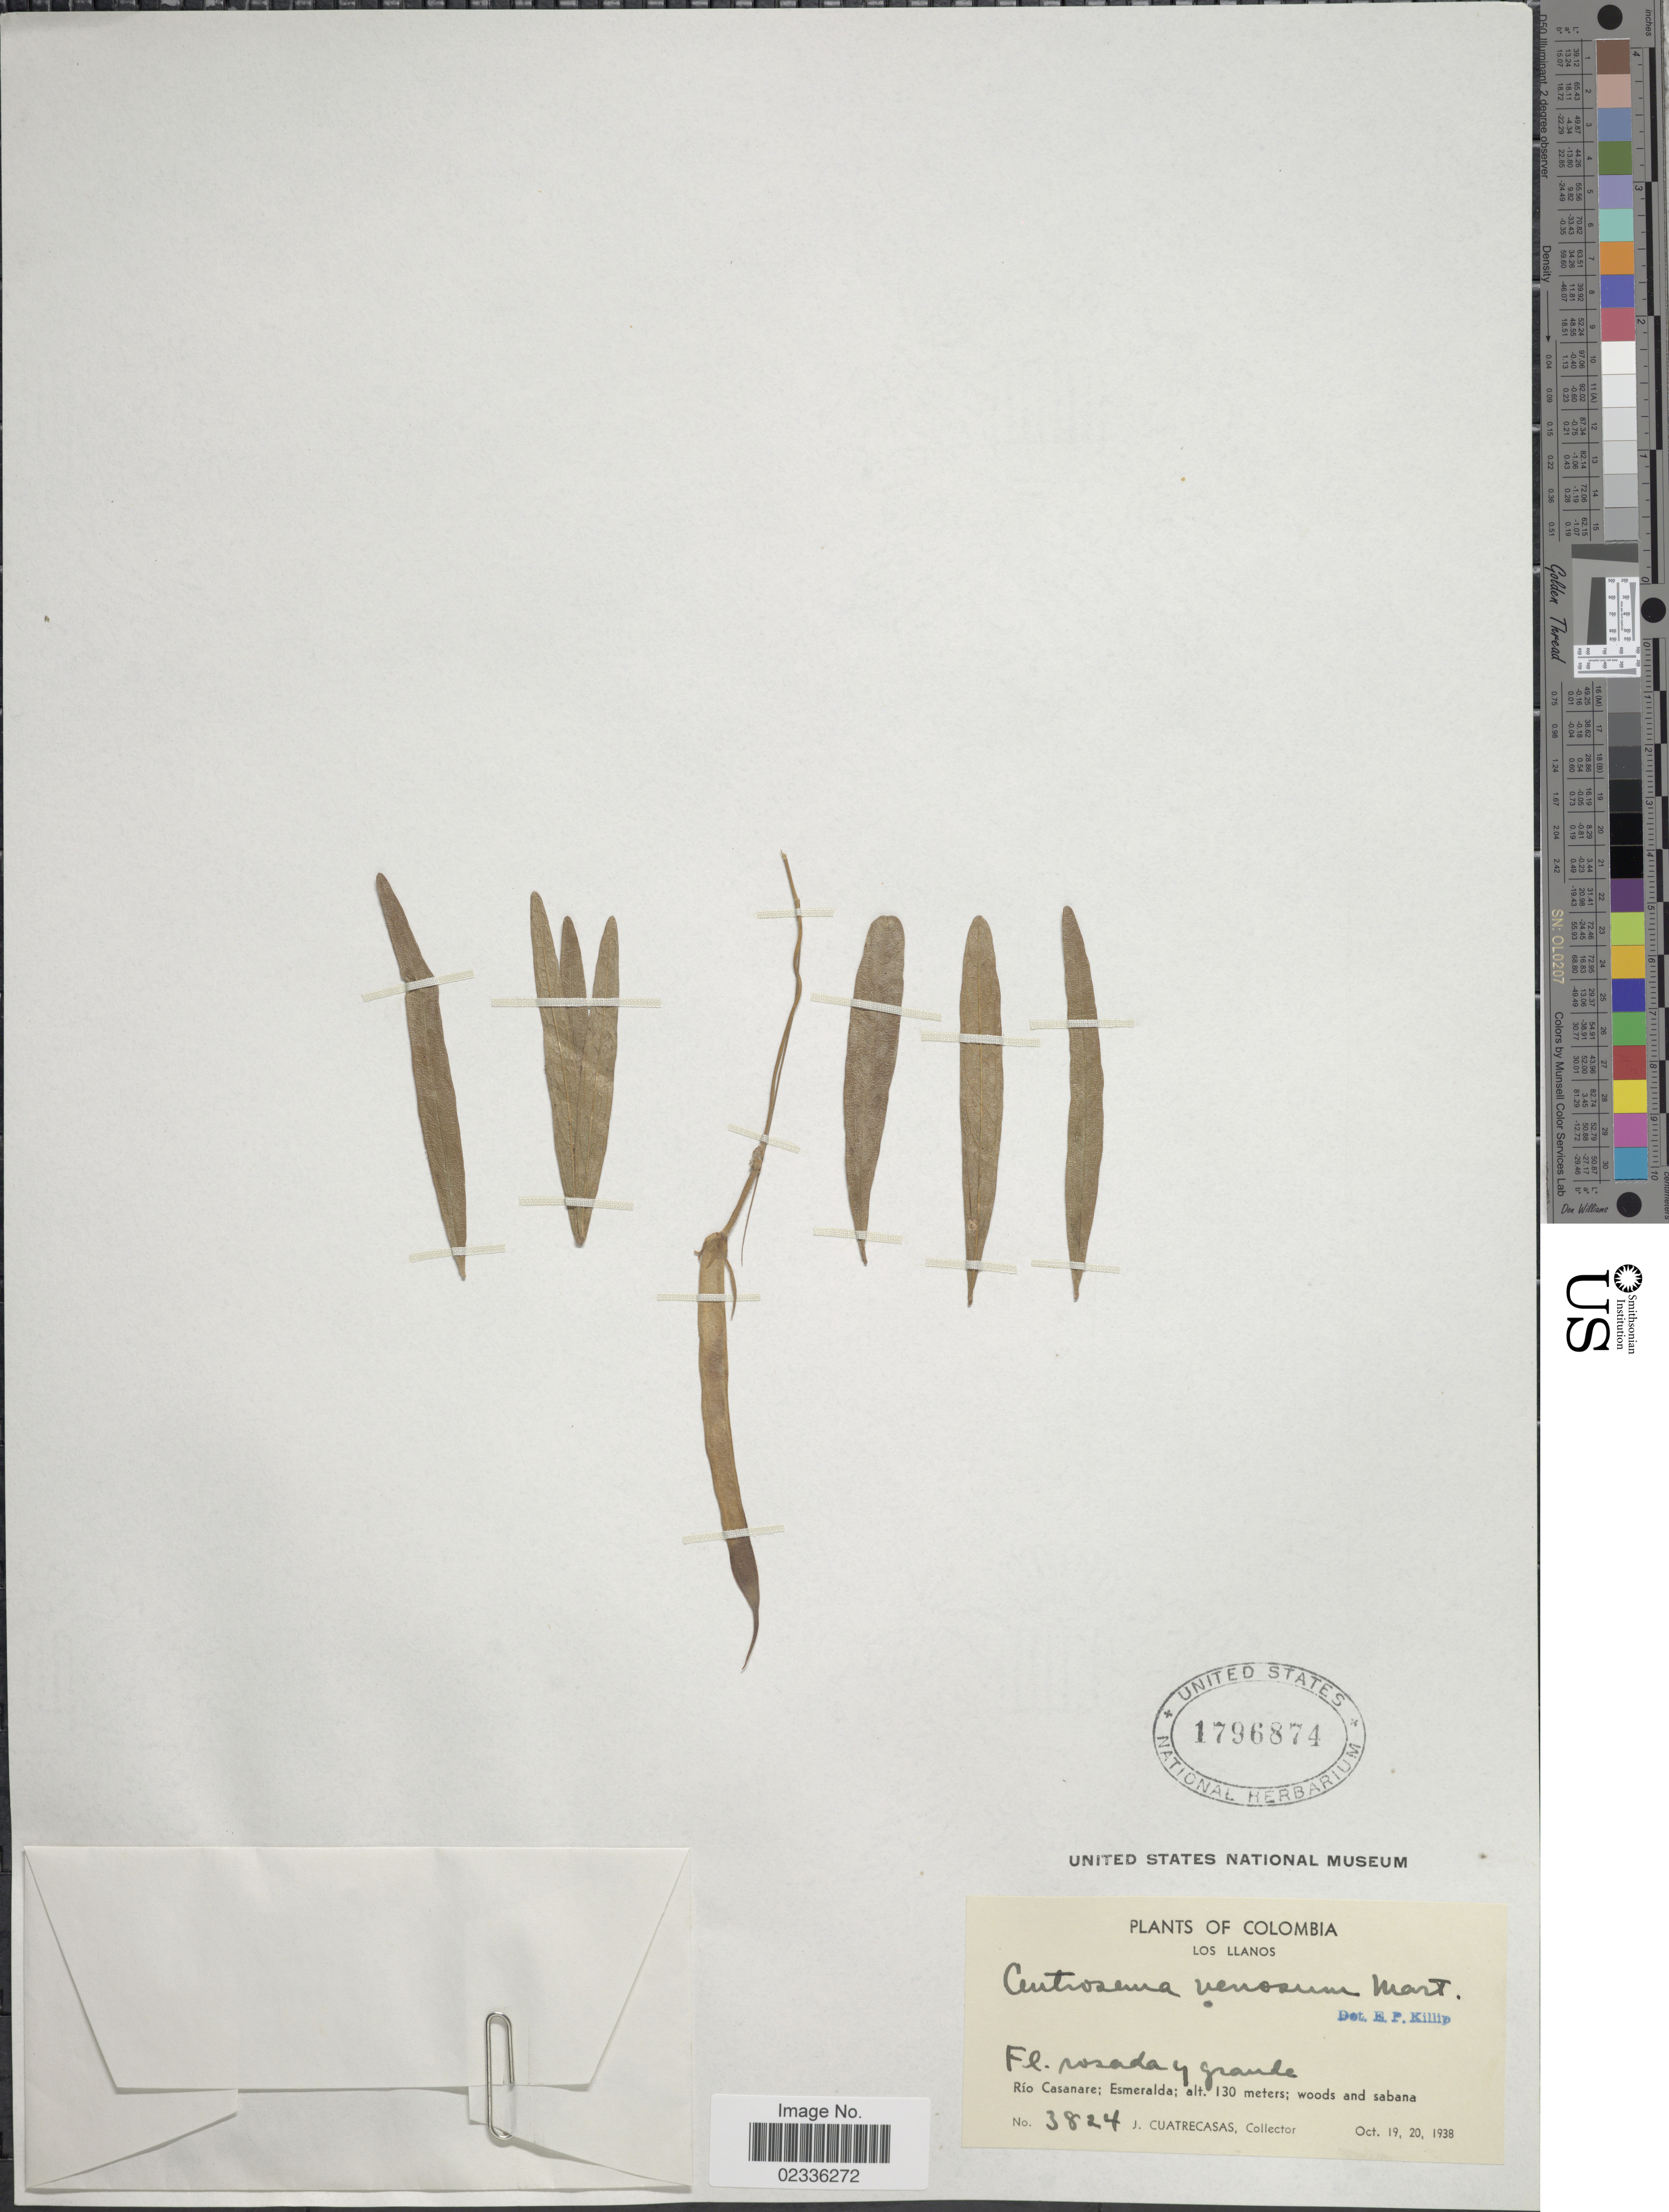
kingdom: Plantae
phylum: Tracheophyta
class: Magnoliopsida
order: Fabales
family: Fabaceae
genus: Centrosema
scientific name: Centrosema venosum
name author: Mart. ex Benth.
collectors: J. Cuatrecasas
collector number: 3824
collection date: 1938-10-19/1938-10-20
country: Colombia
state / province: Casanare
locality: Los Llanos, Rio Casanare: Esmeralda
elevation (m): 130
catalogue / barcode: US 1796874